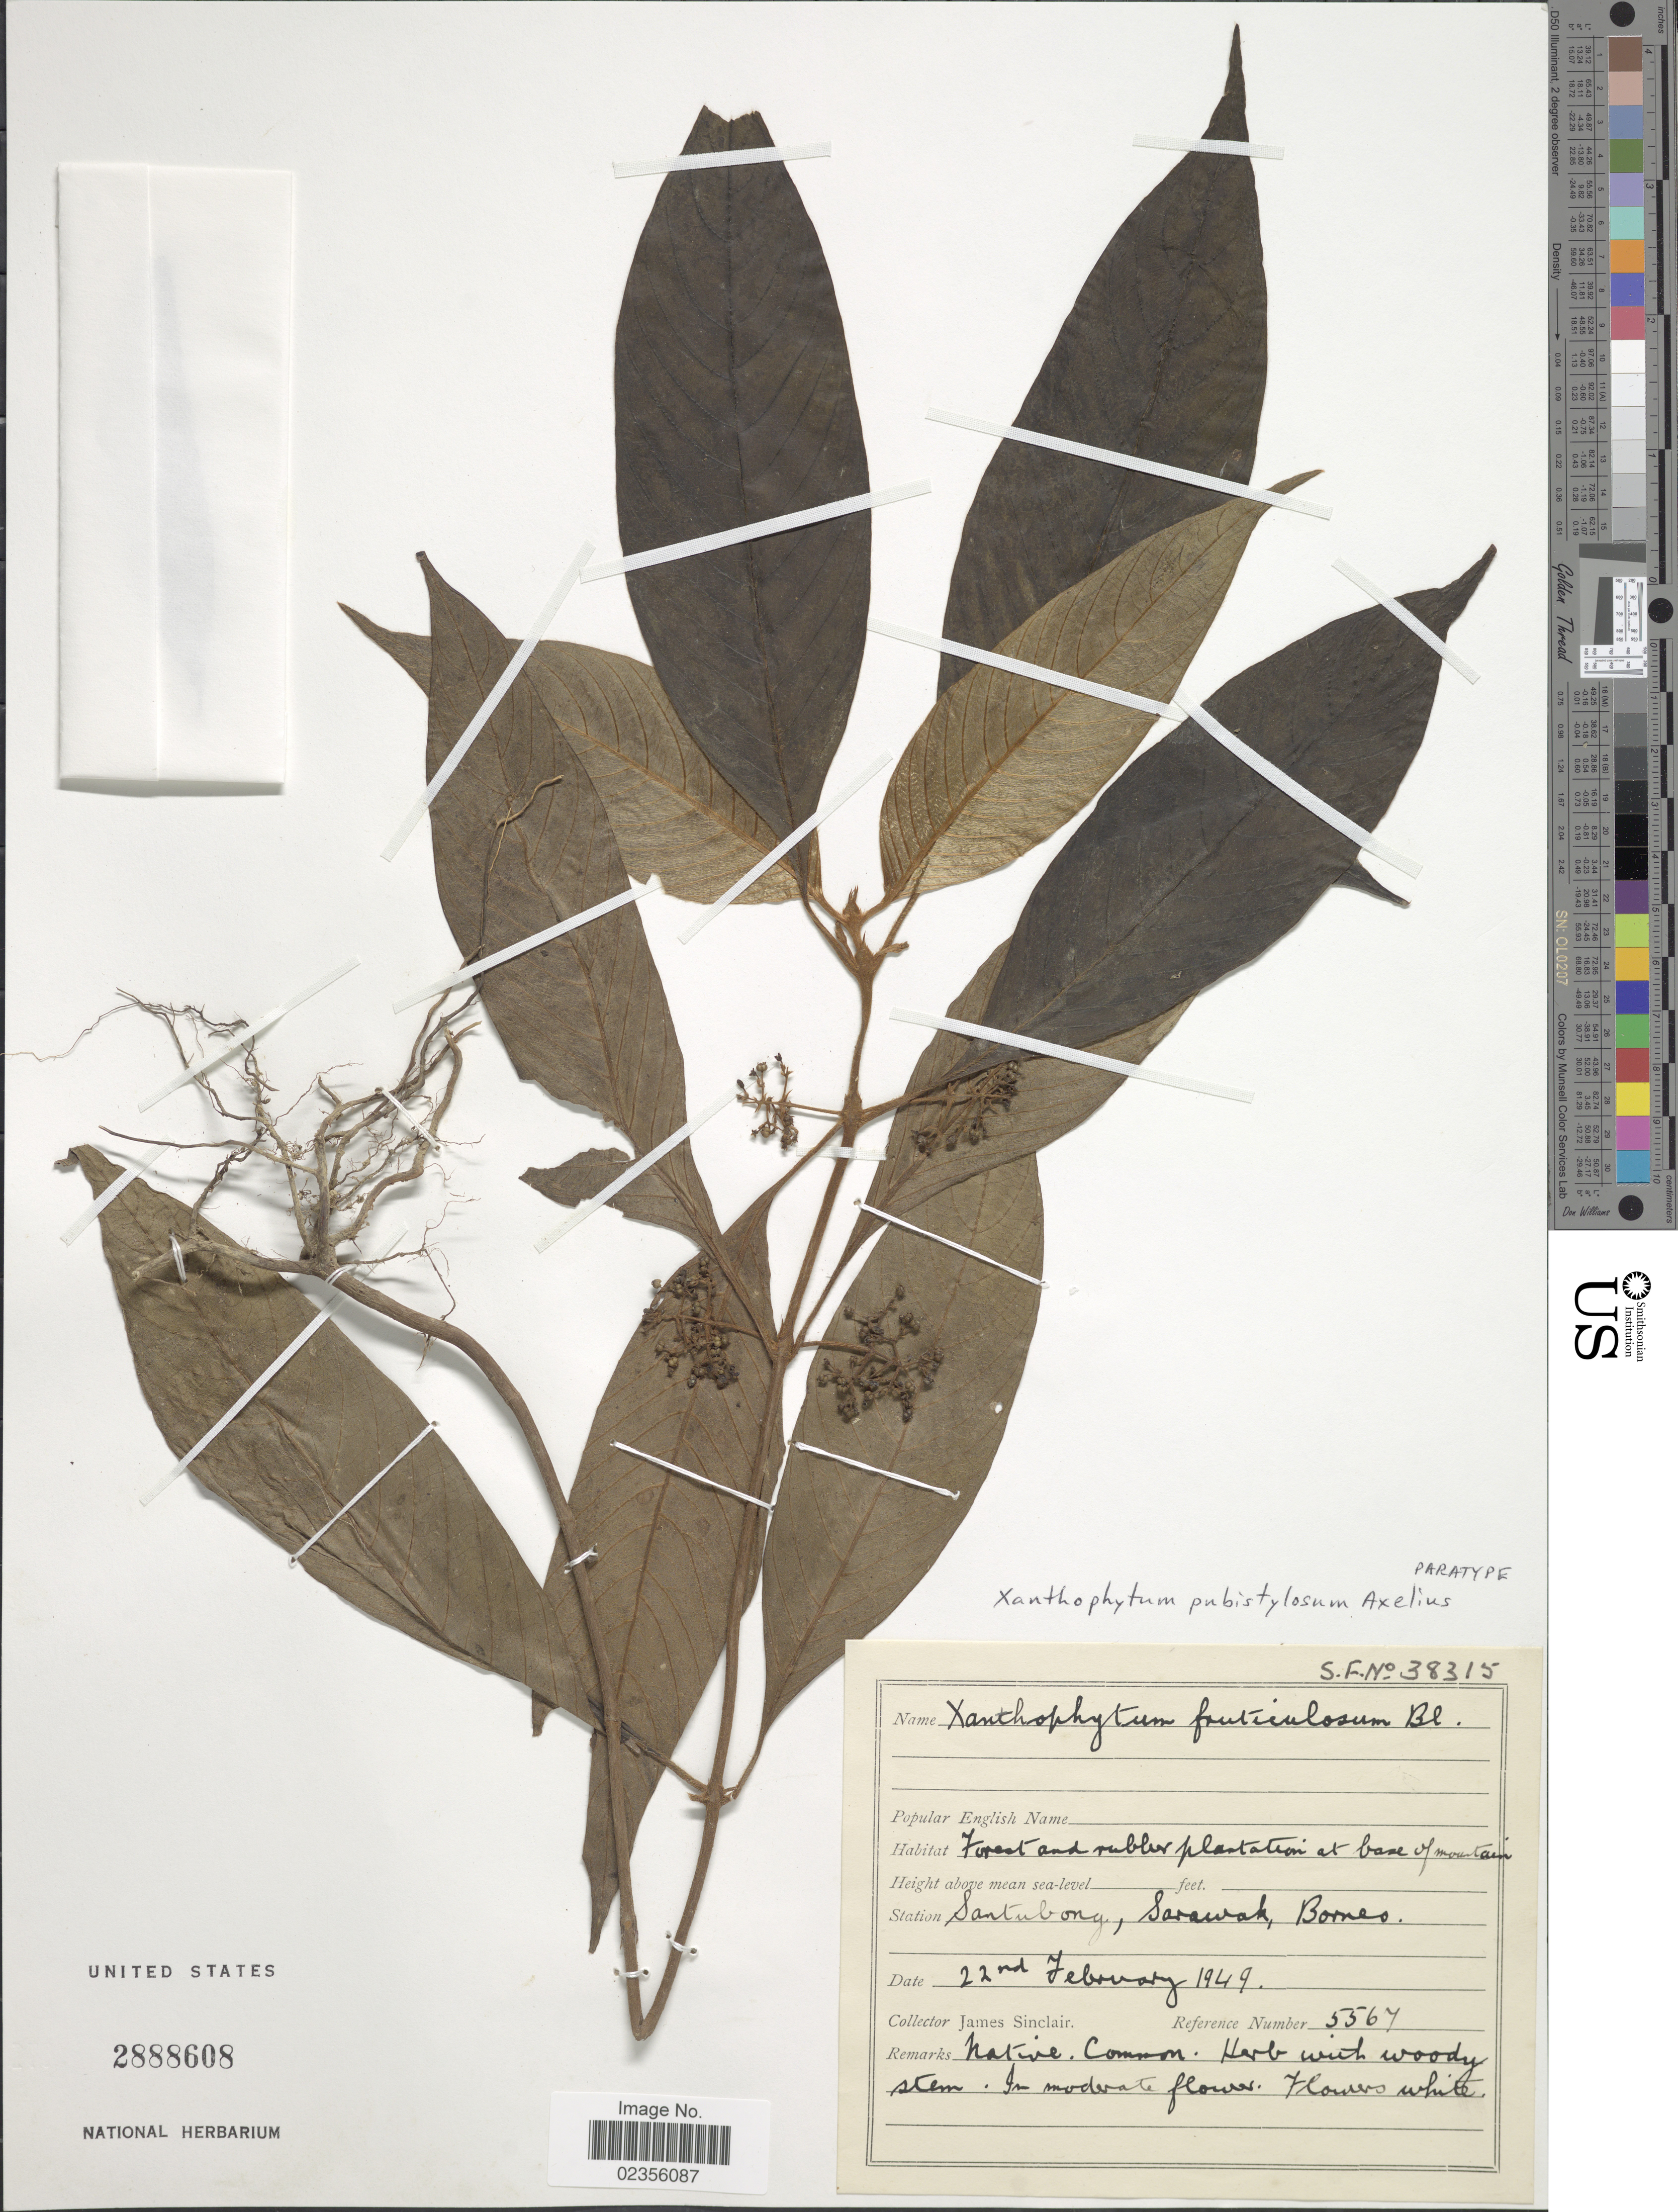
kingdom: Plantae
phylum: Tracheophyta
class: Magnoliopsida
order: Gentianales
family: Rubiaceae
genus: Xanthophytum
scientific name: Xanthophytum pubistylosum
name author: Axelius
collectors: J. Sinclair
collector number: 5567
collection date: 1949-02-22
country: Malaysia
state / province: Sarawak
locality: Santubong, Borneo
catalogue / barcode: US 2888608